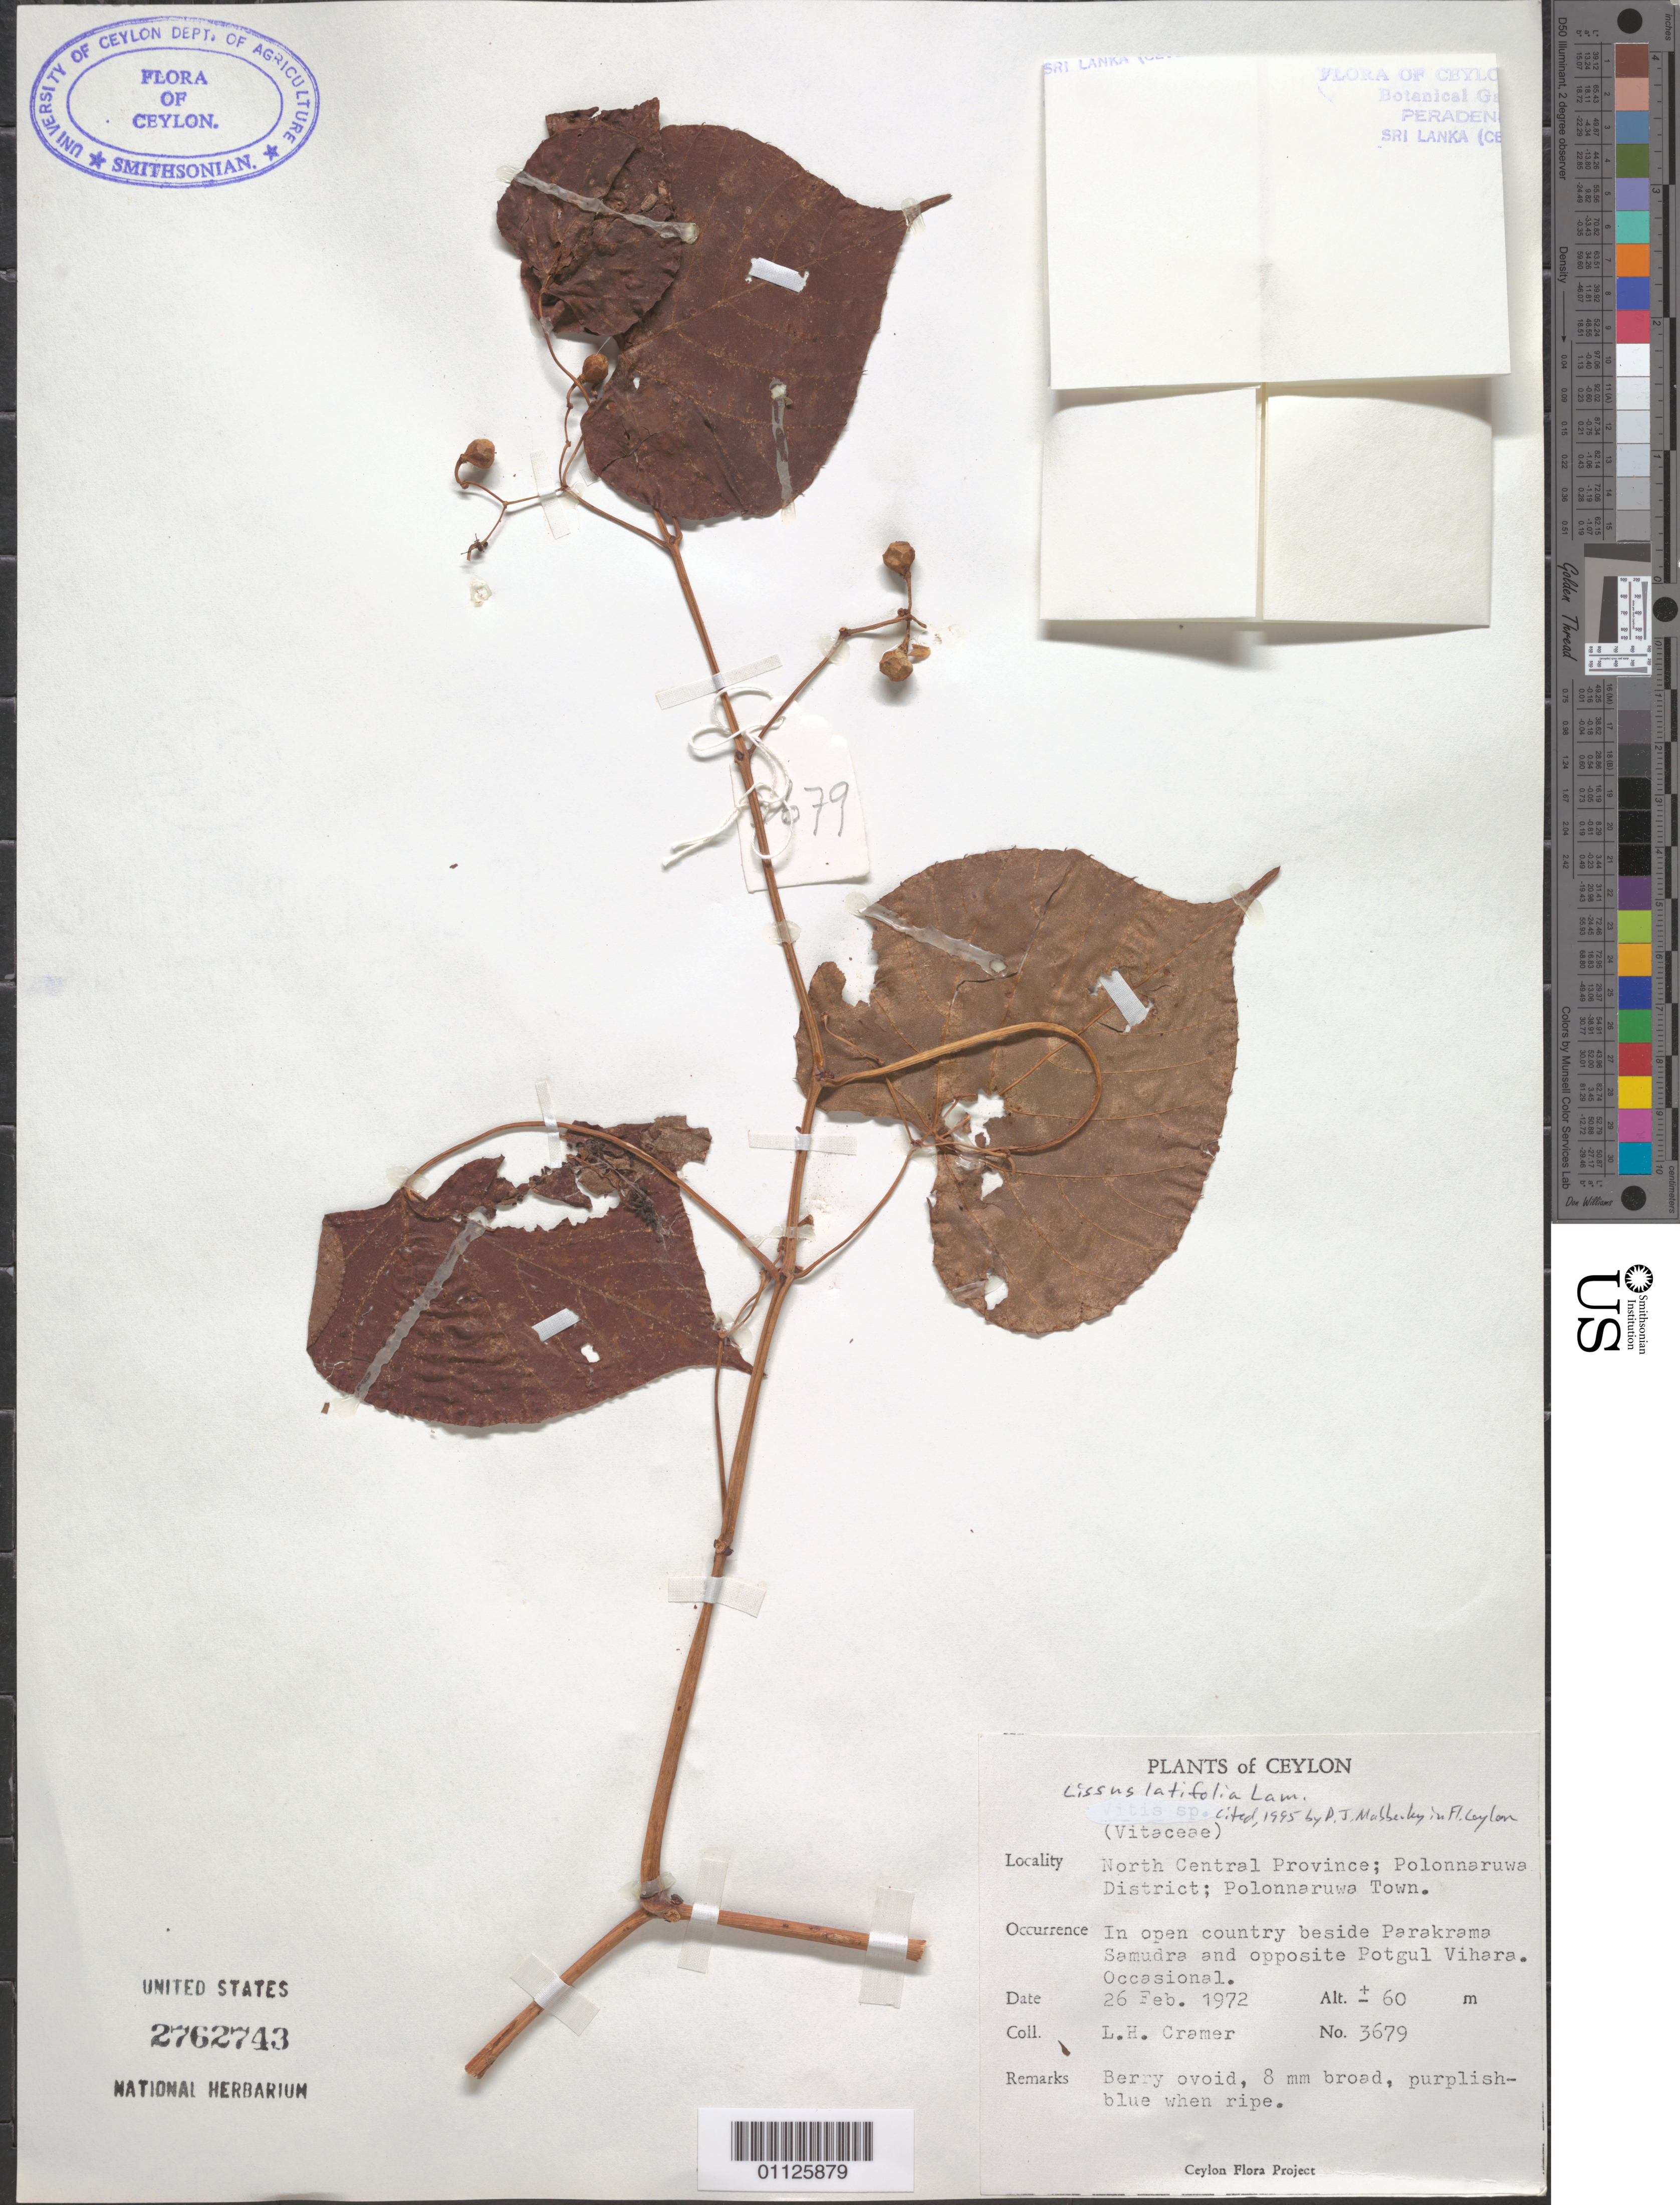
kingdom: Plantae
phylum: Tracheophyta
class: Magnoliopsida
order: Vitales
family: Vitaceae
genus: Cissus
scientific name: Cissus latifolia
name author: Lam.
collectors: L. H. Cramer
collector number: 3679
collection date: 1972-02-26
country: Sri Lanka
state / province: North Central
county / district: Polonnaruwa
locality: Polonnaruwa Town. In open country beside Parakrama Samudra and opposite Potgul Vihara.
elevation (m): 60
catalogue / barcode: US 2762743